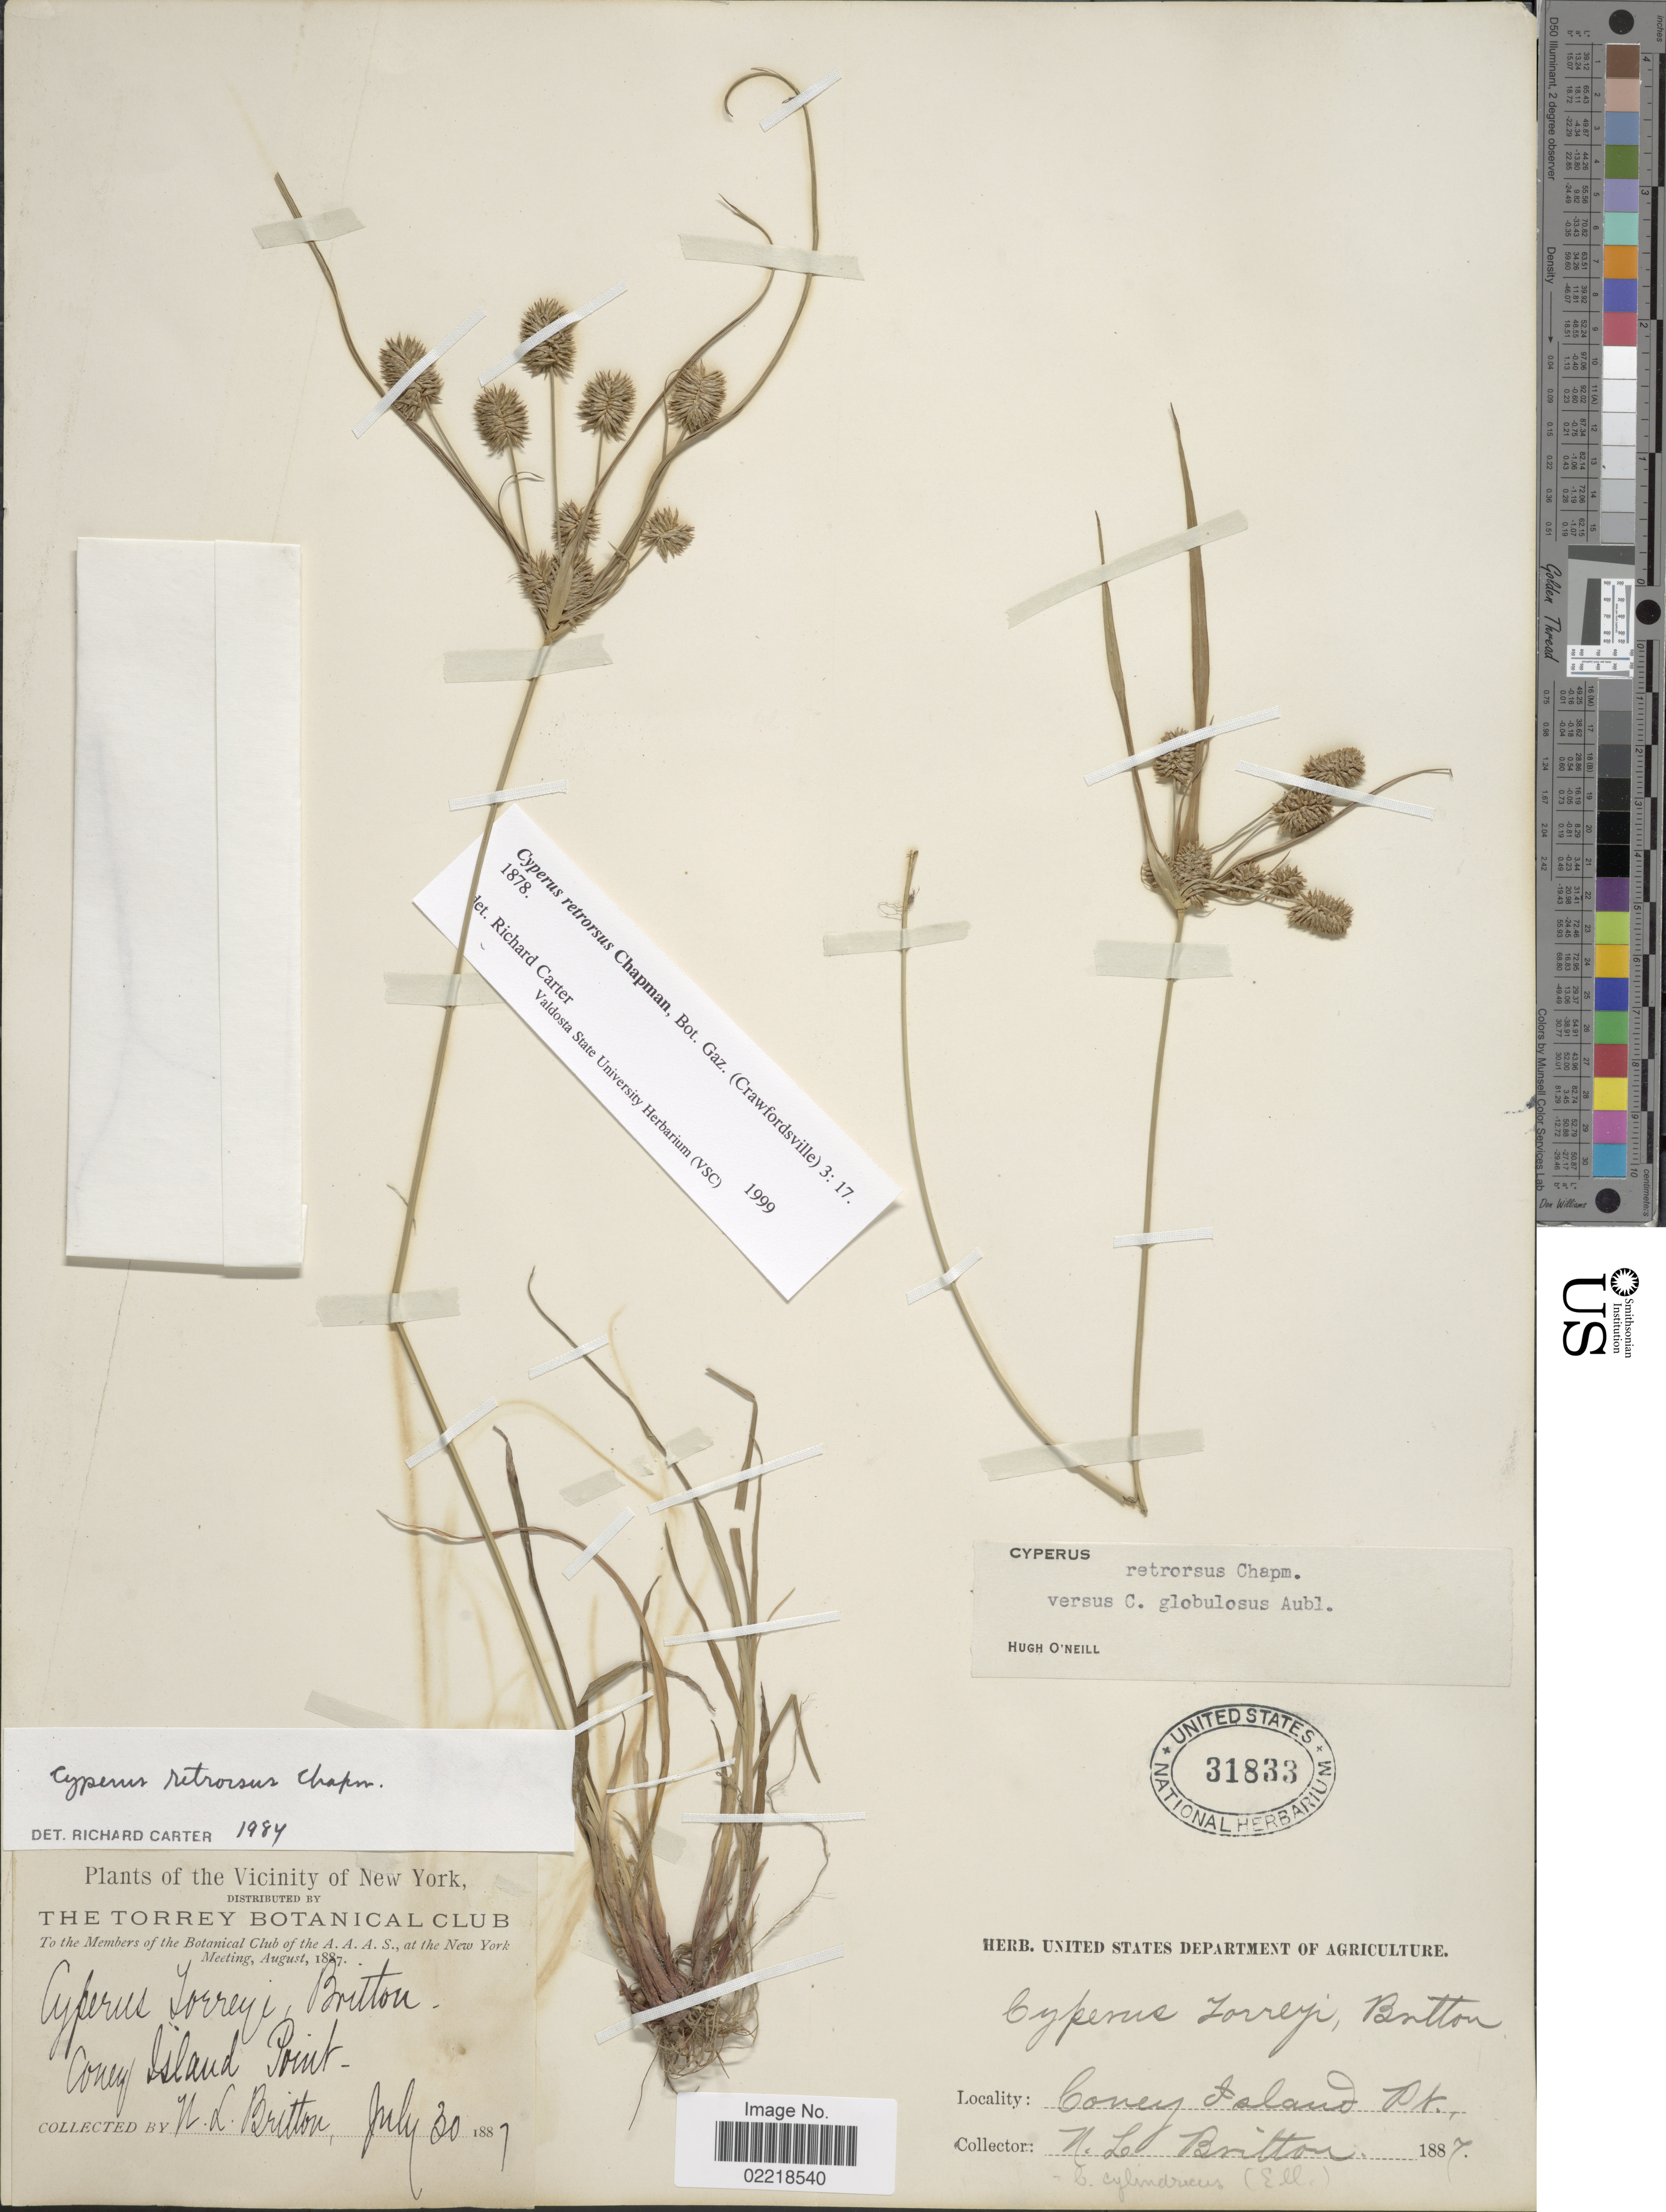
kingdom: Plantae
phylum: Tracheophyta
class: Liliopsida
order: Poales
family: Cyperaceae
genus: Cyperus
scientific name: Cyperus retrorsus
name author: Chapm.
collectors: N. Britton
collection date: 1887-07-30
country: United States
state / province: New York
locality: Vicinity of New York, Coney Island Point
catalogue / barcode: US 31833